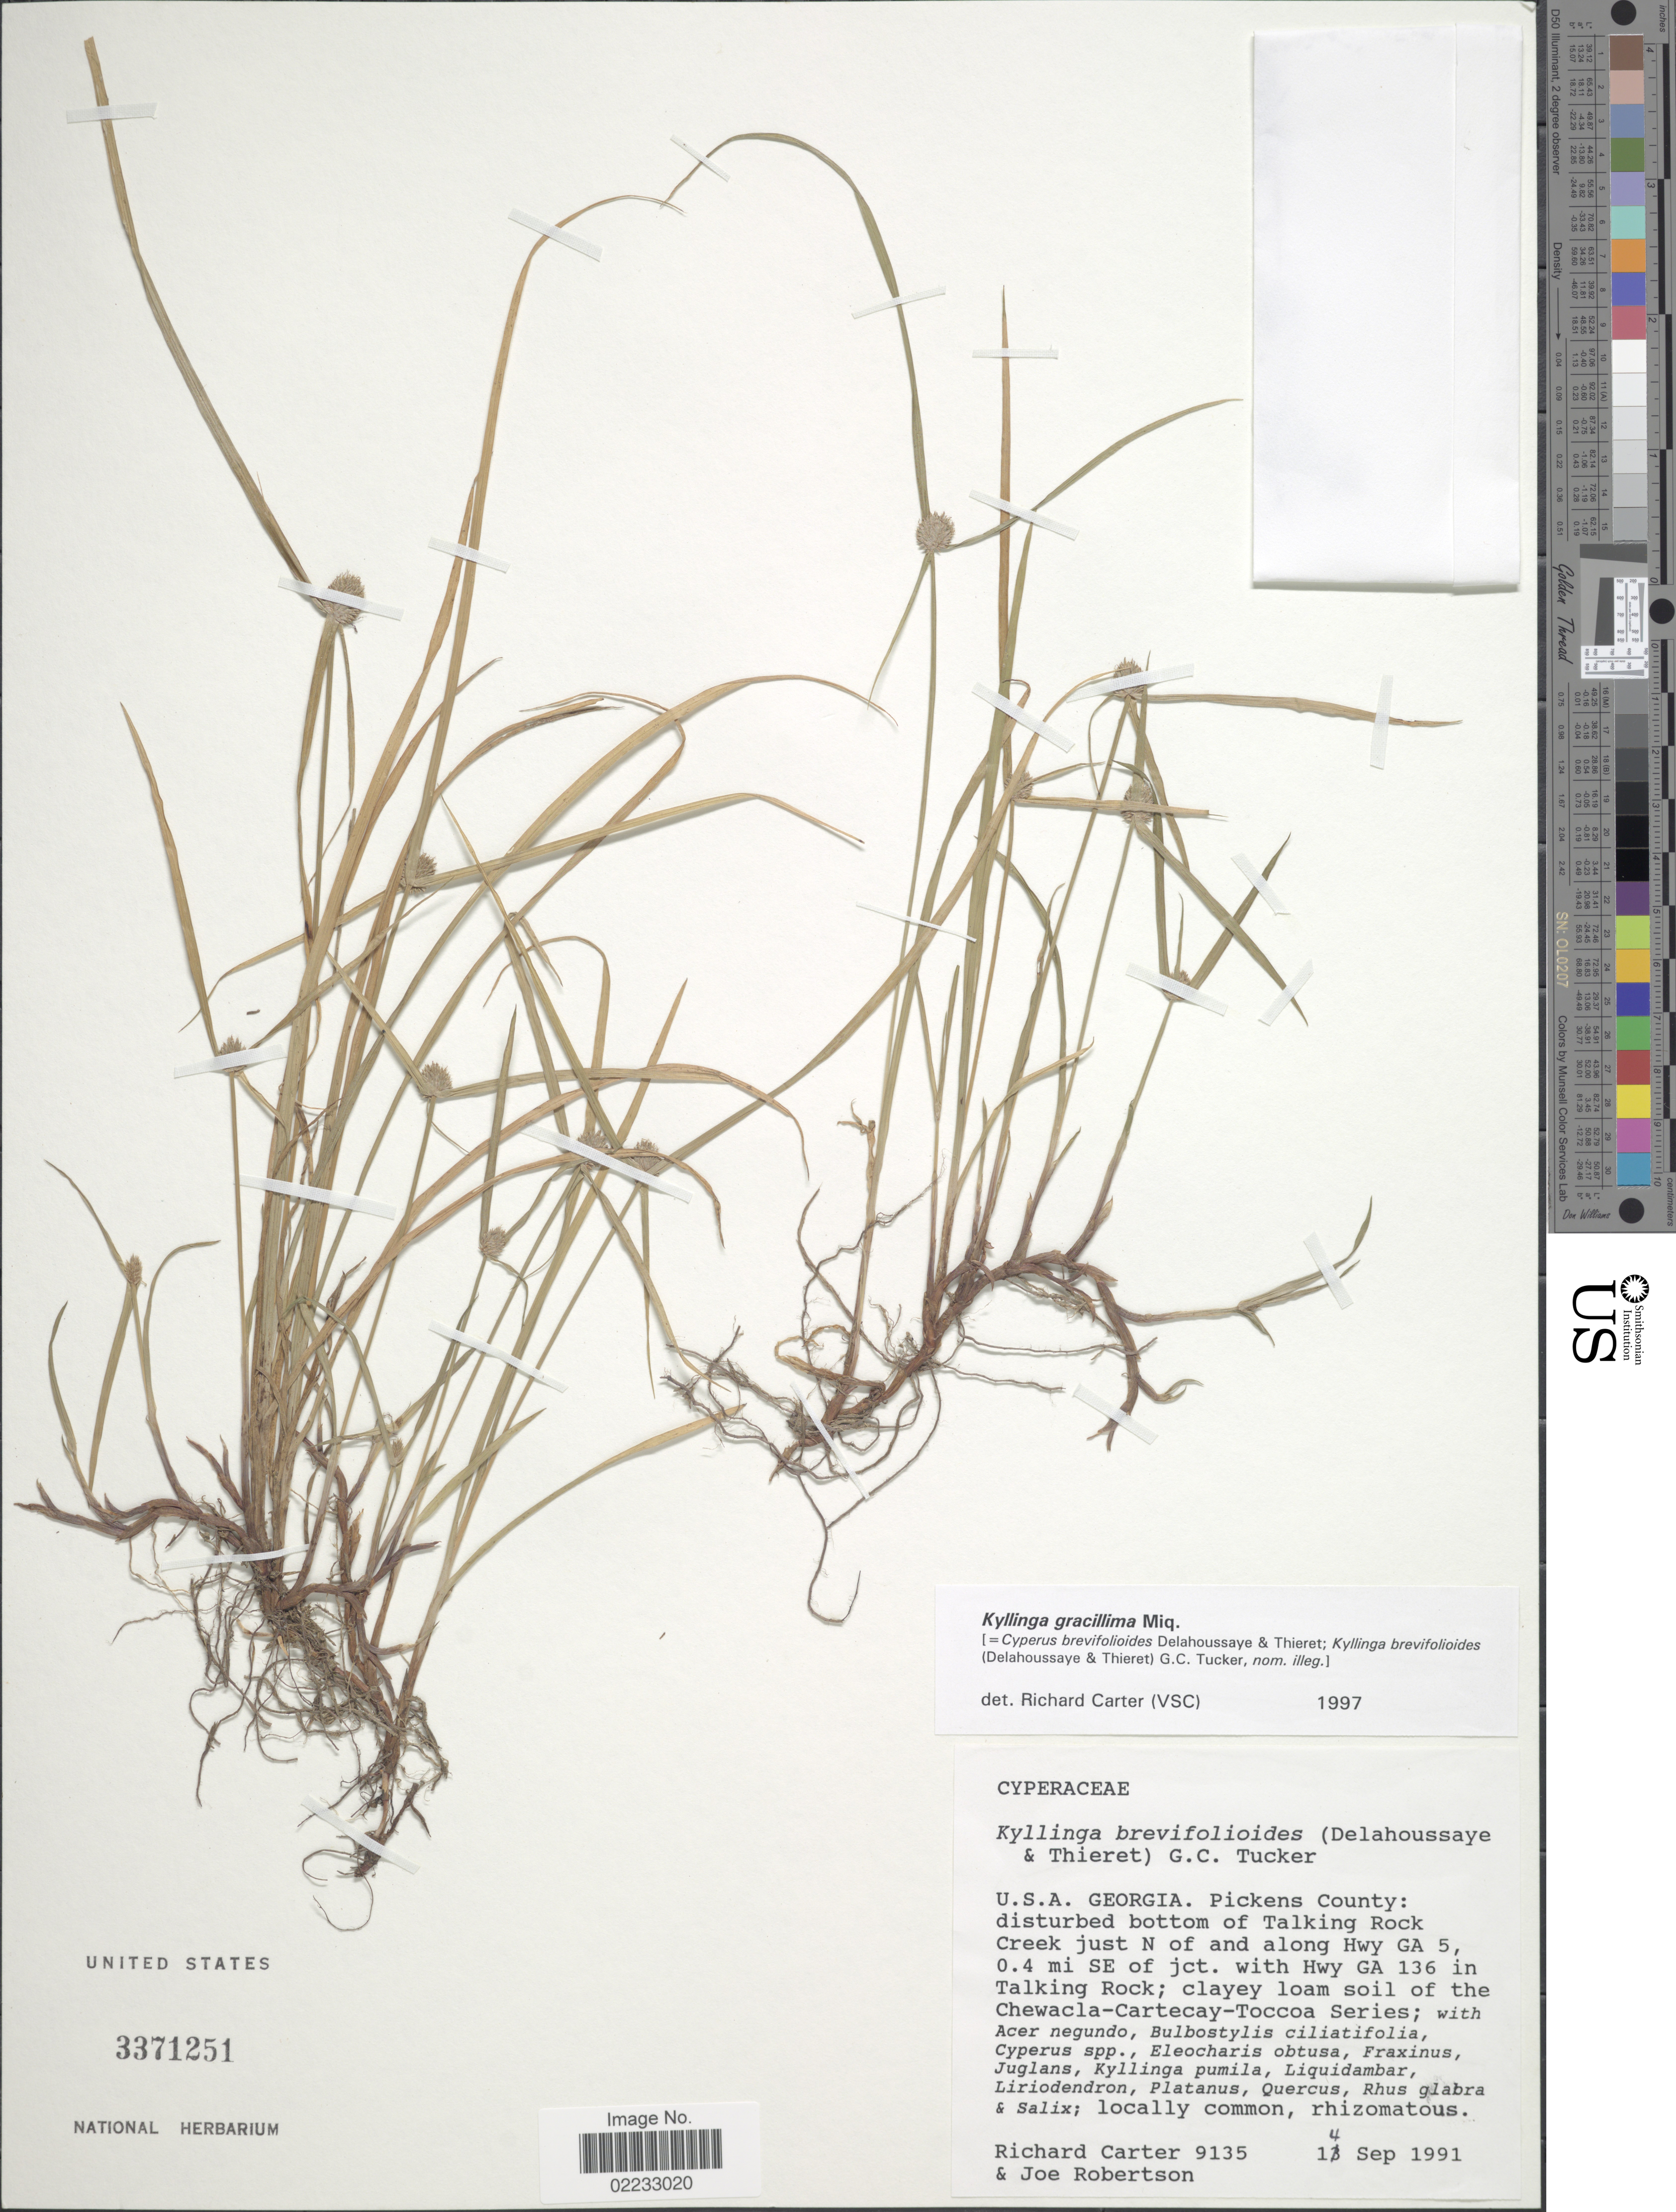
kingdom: Plantae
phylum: Tracheophyta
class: Liliopsida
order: Poales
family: Cyperaceae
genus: Cyperus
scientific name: Cyperus brevifolioides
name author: Thieret & Delahouss.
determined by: Strong, M. T., (US), Smithsonian Institution - National Museum of Natural History (UNITED STATES)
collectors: R. Carter & J. Robertson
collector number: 9135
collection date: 1991-09-14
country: United States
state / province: Georgia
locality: Pickens County: disturbed bottom of Talking Rock Creek just N of and along wy GA 5, 0.4 mi SE of jct. with Hwy GA 136 in Talking Rock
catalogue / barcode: US 3371251